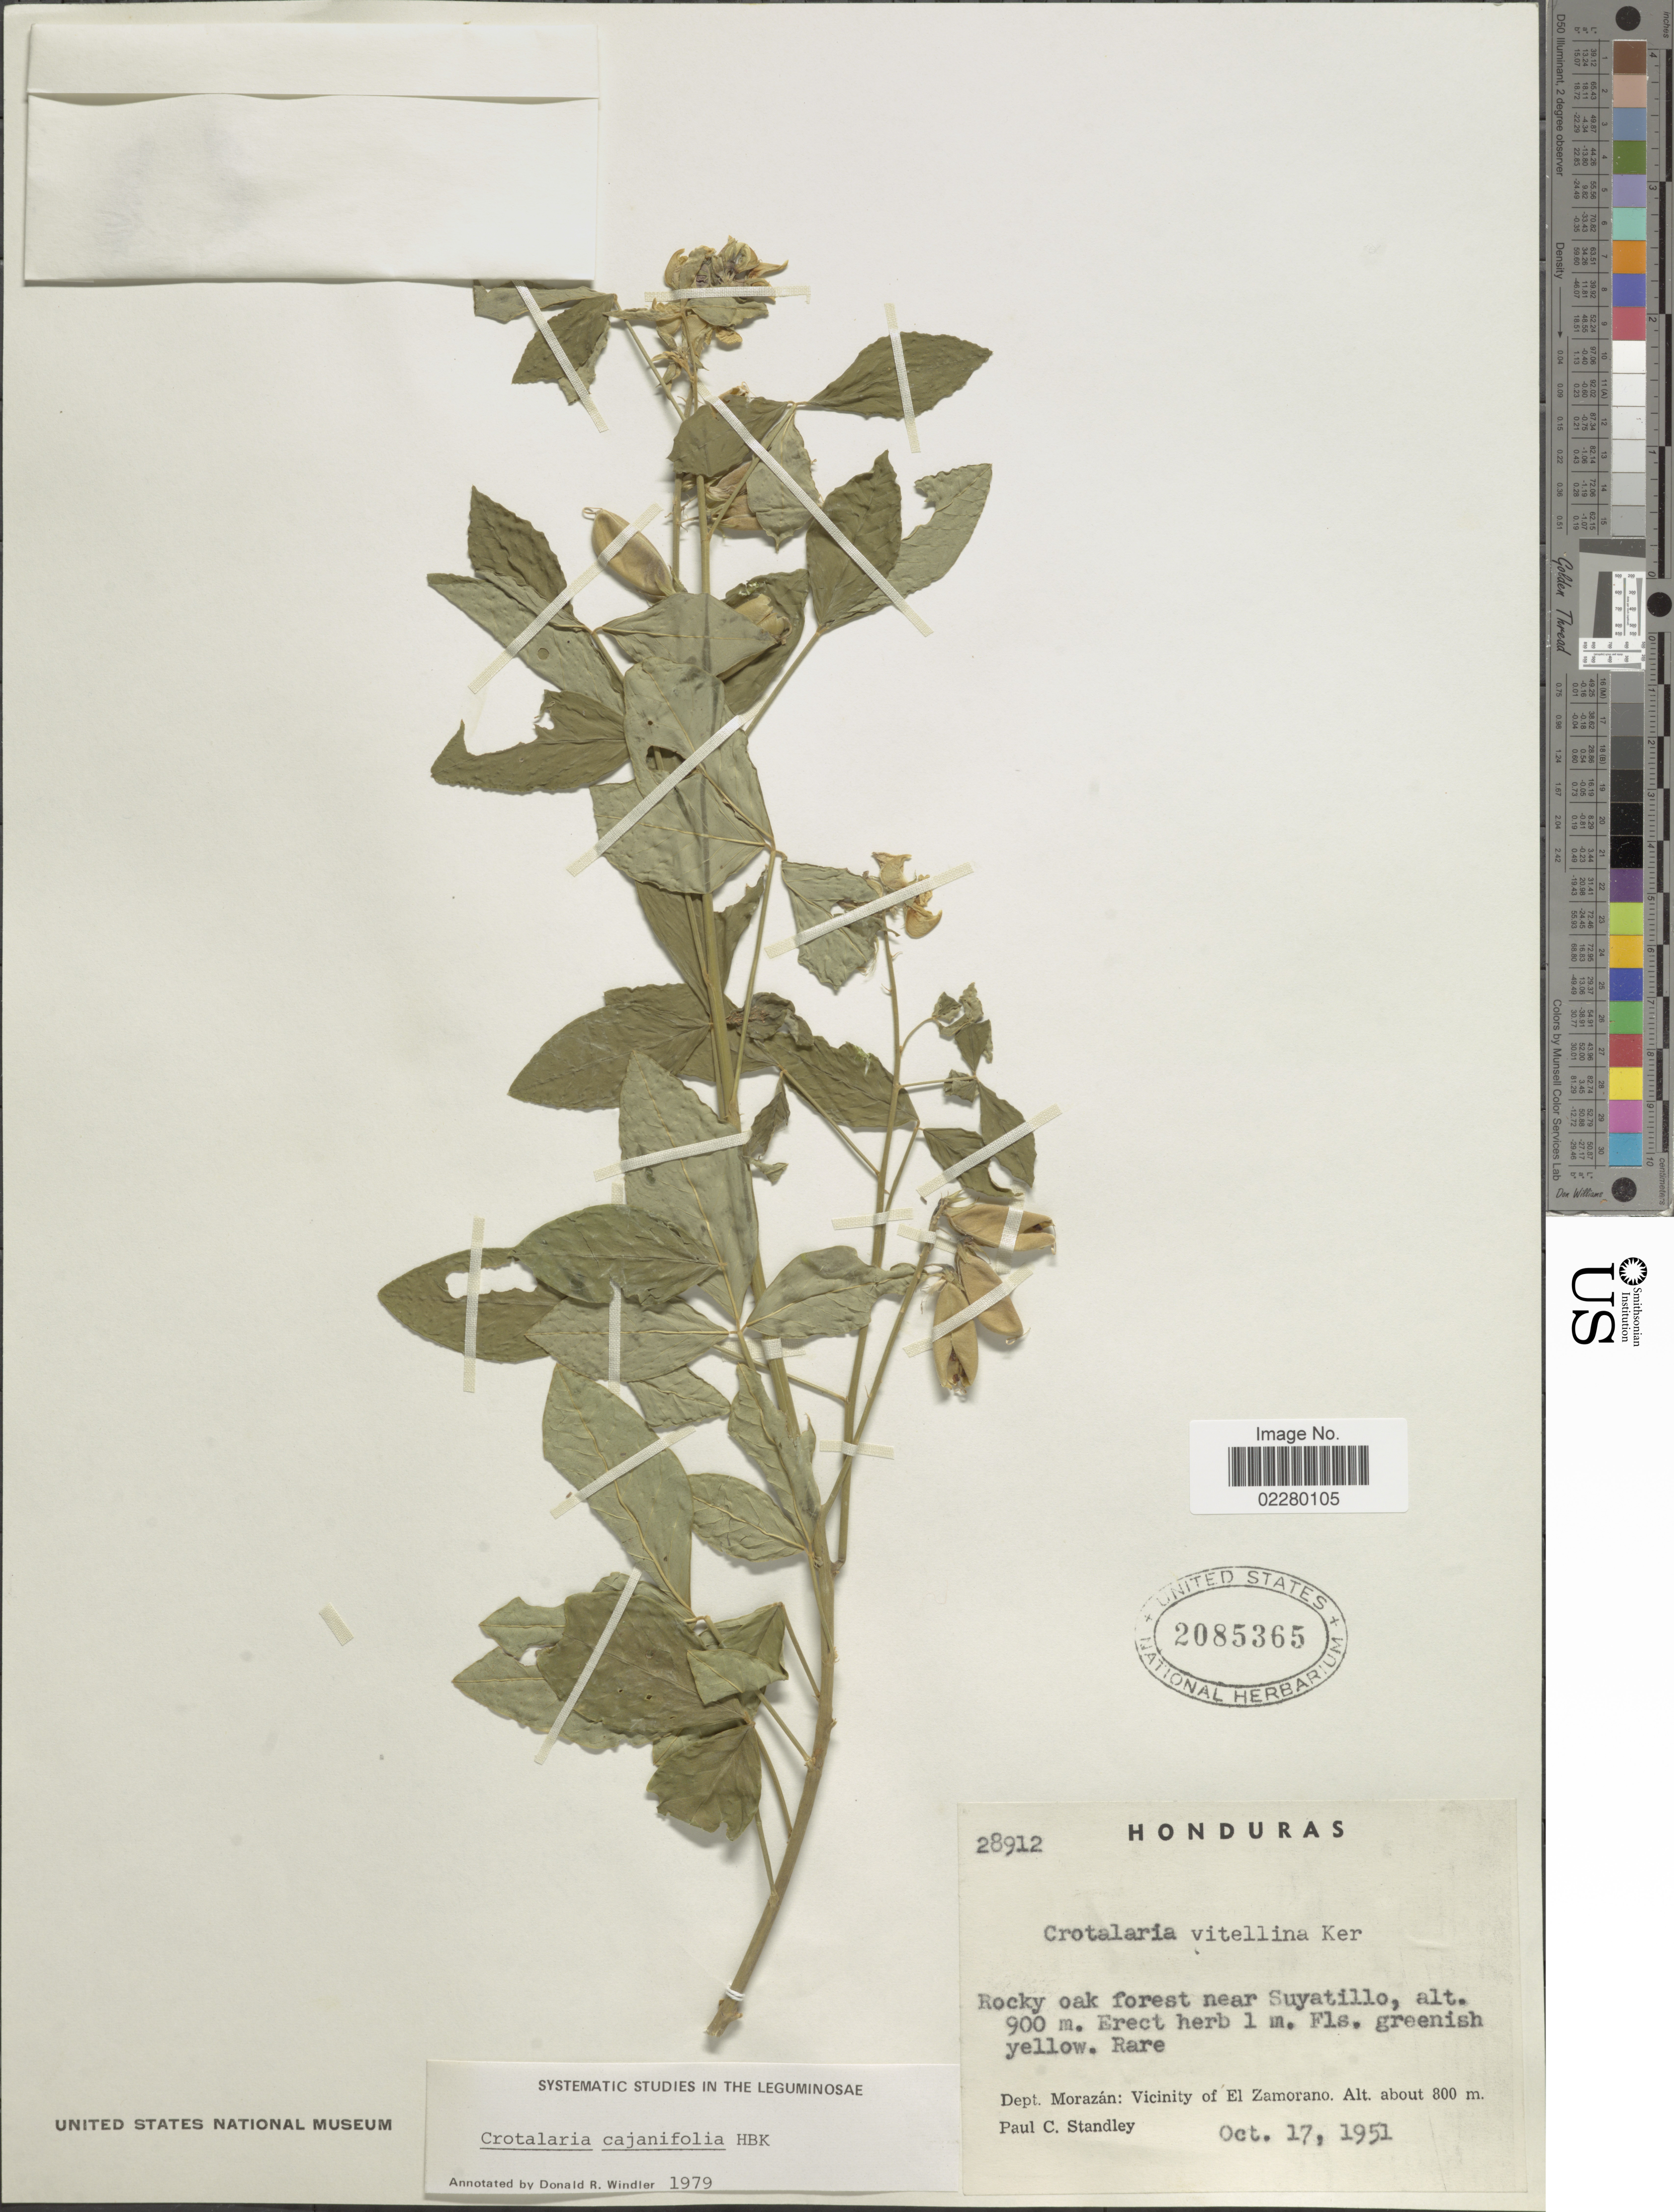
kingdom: Plantae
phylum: Tracheophyta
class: Magnoliopsida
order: Fabales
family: Fabaceae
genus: Crotalaria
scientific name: Crotalaria cajanifolia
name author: Kunth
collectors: P. C. Standley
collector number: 28912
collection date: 1951-10-17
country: Honduras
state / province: Fco. Morazán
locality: Dept. Morazán: Vicinity of El Zamorano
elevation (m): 800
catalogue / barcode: US 2085365